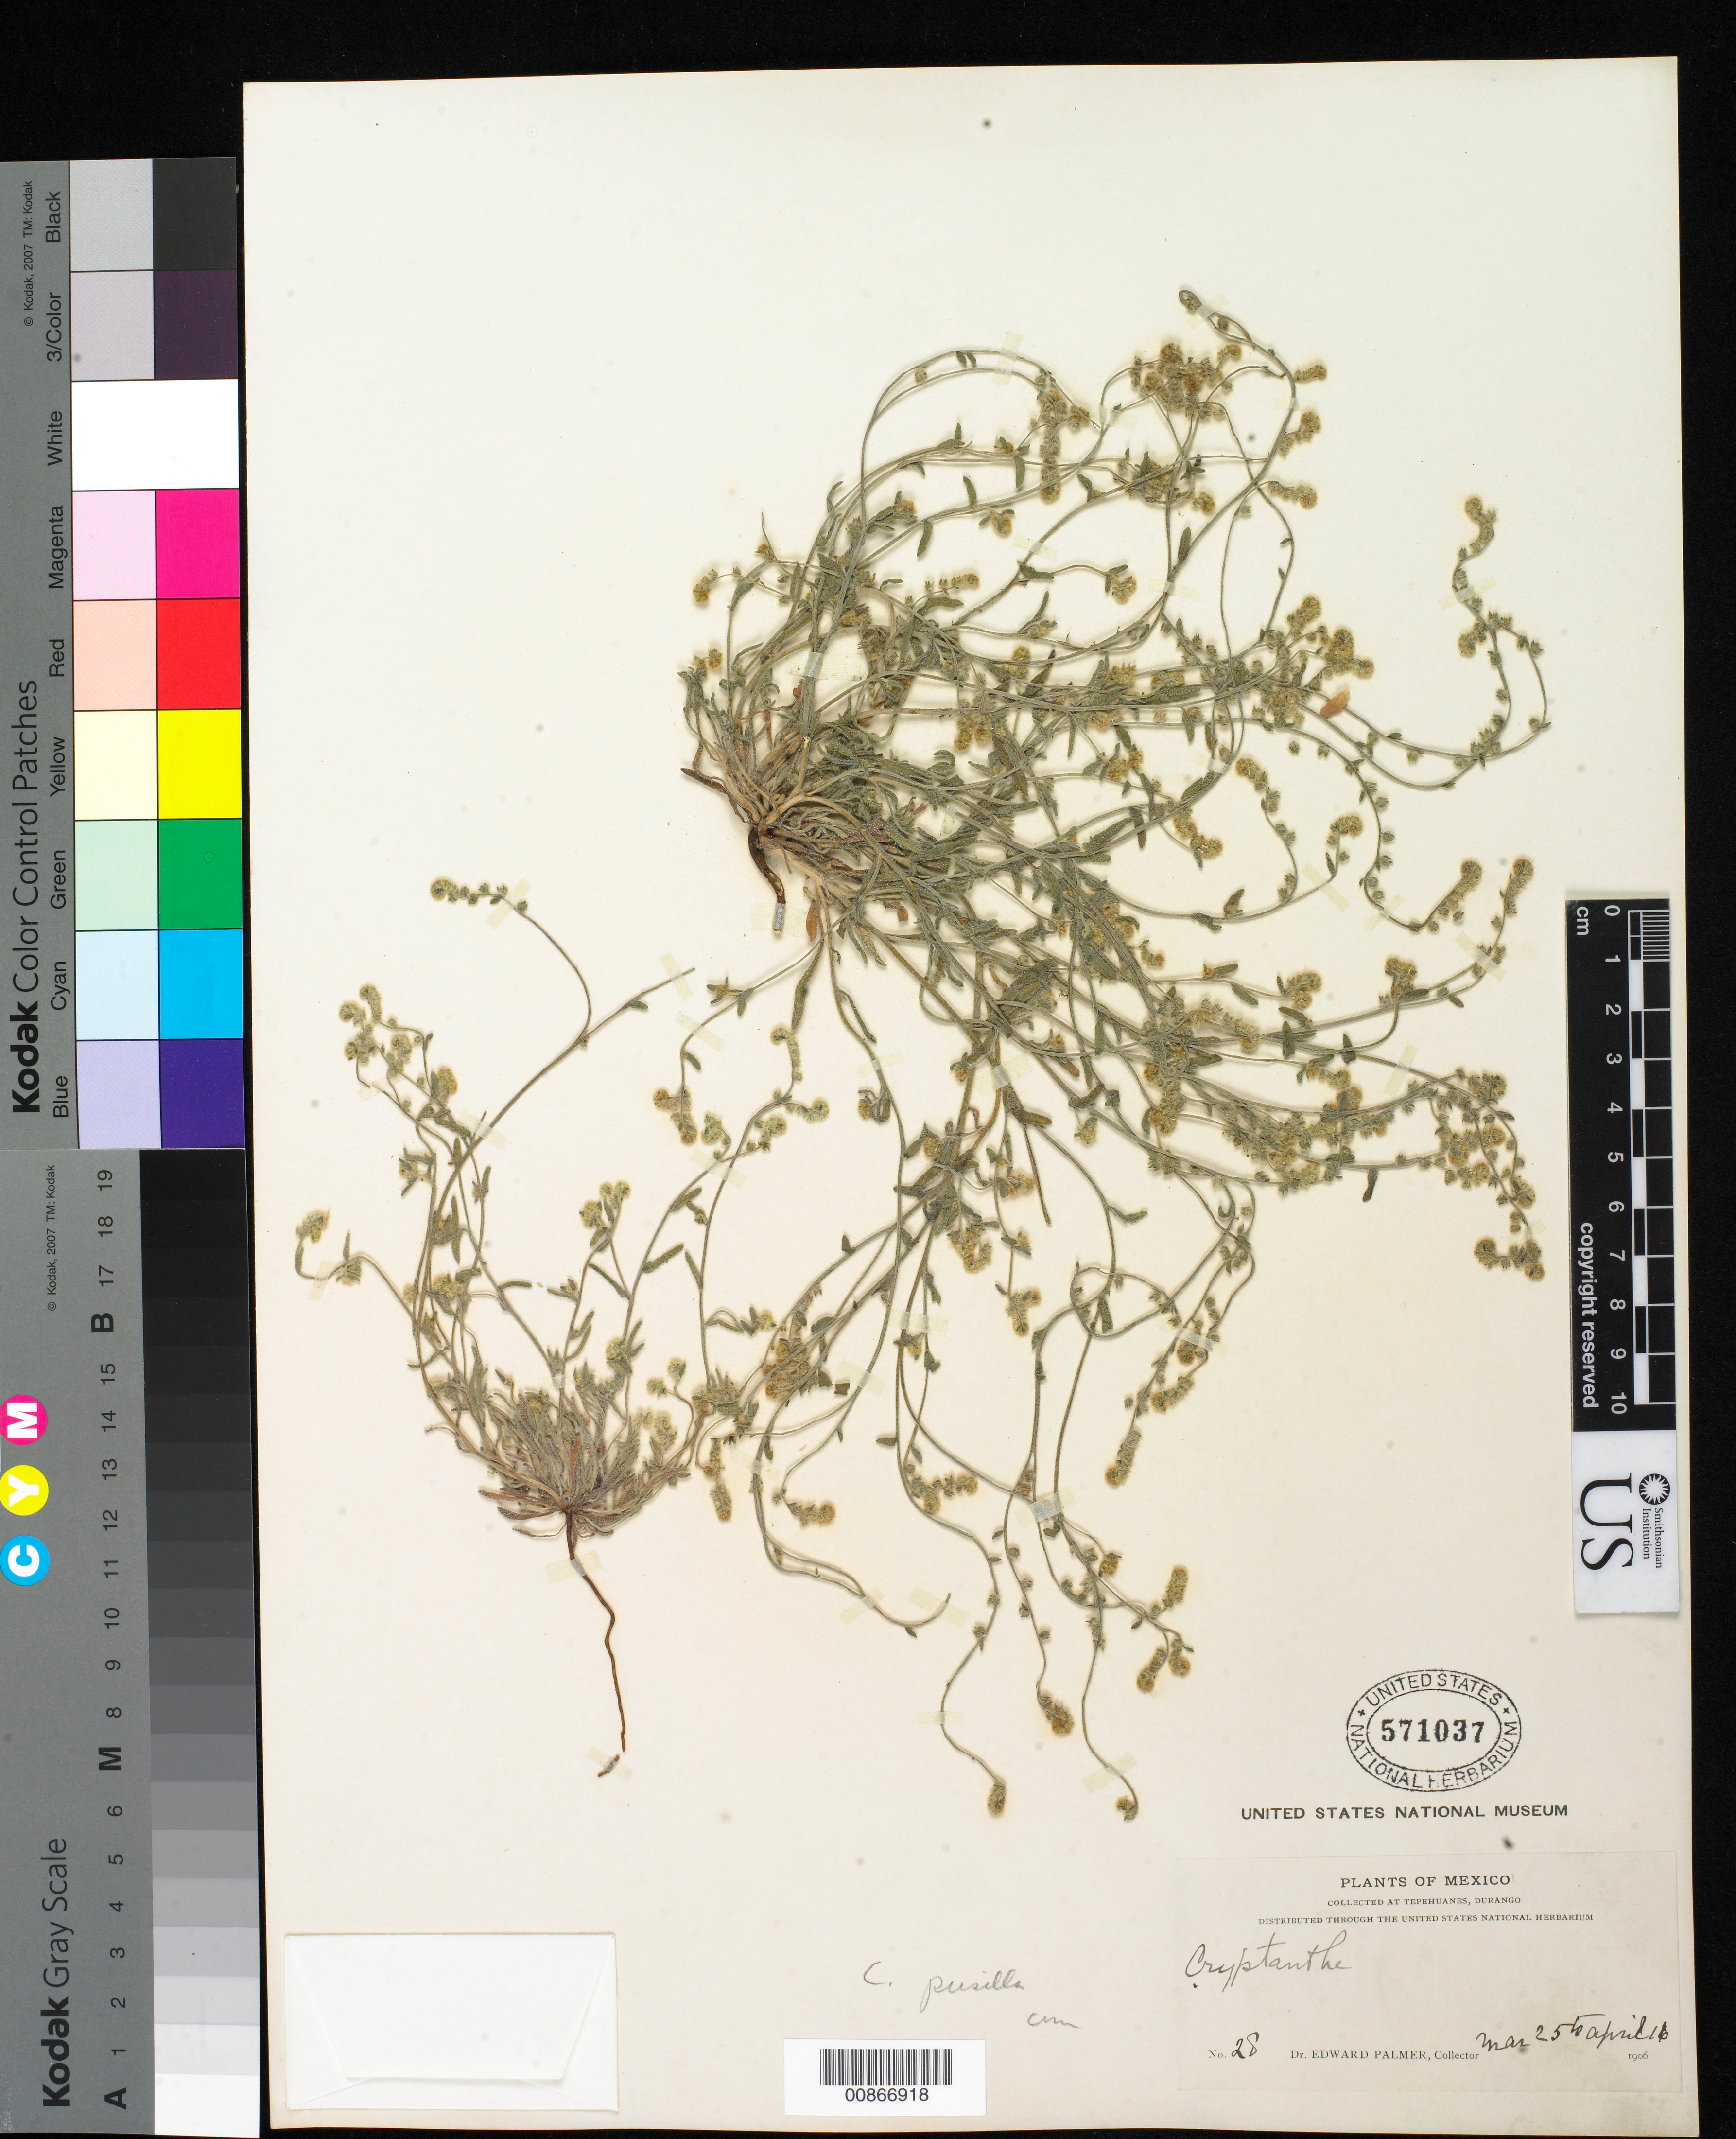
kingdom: Plantae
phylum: Tracheophyta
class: Magnoliopsida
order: Boraginales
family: Boraginaceae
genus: Cryptantha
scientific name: Cryptantha pumila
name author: A. Heller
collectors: E. Palmer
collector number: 28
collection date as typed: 25 Mar 1906 to 16 Apr 1906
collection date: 1906-03-25/1906-04-16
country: Mexico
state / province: Durango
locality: Tepehuanes, Durango.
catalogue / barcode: US 571037